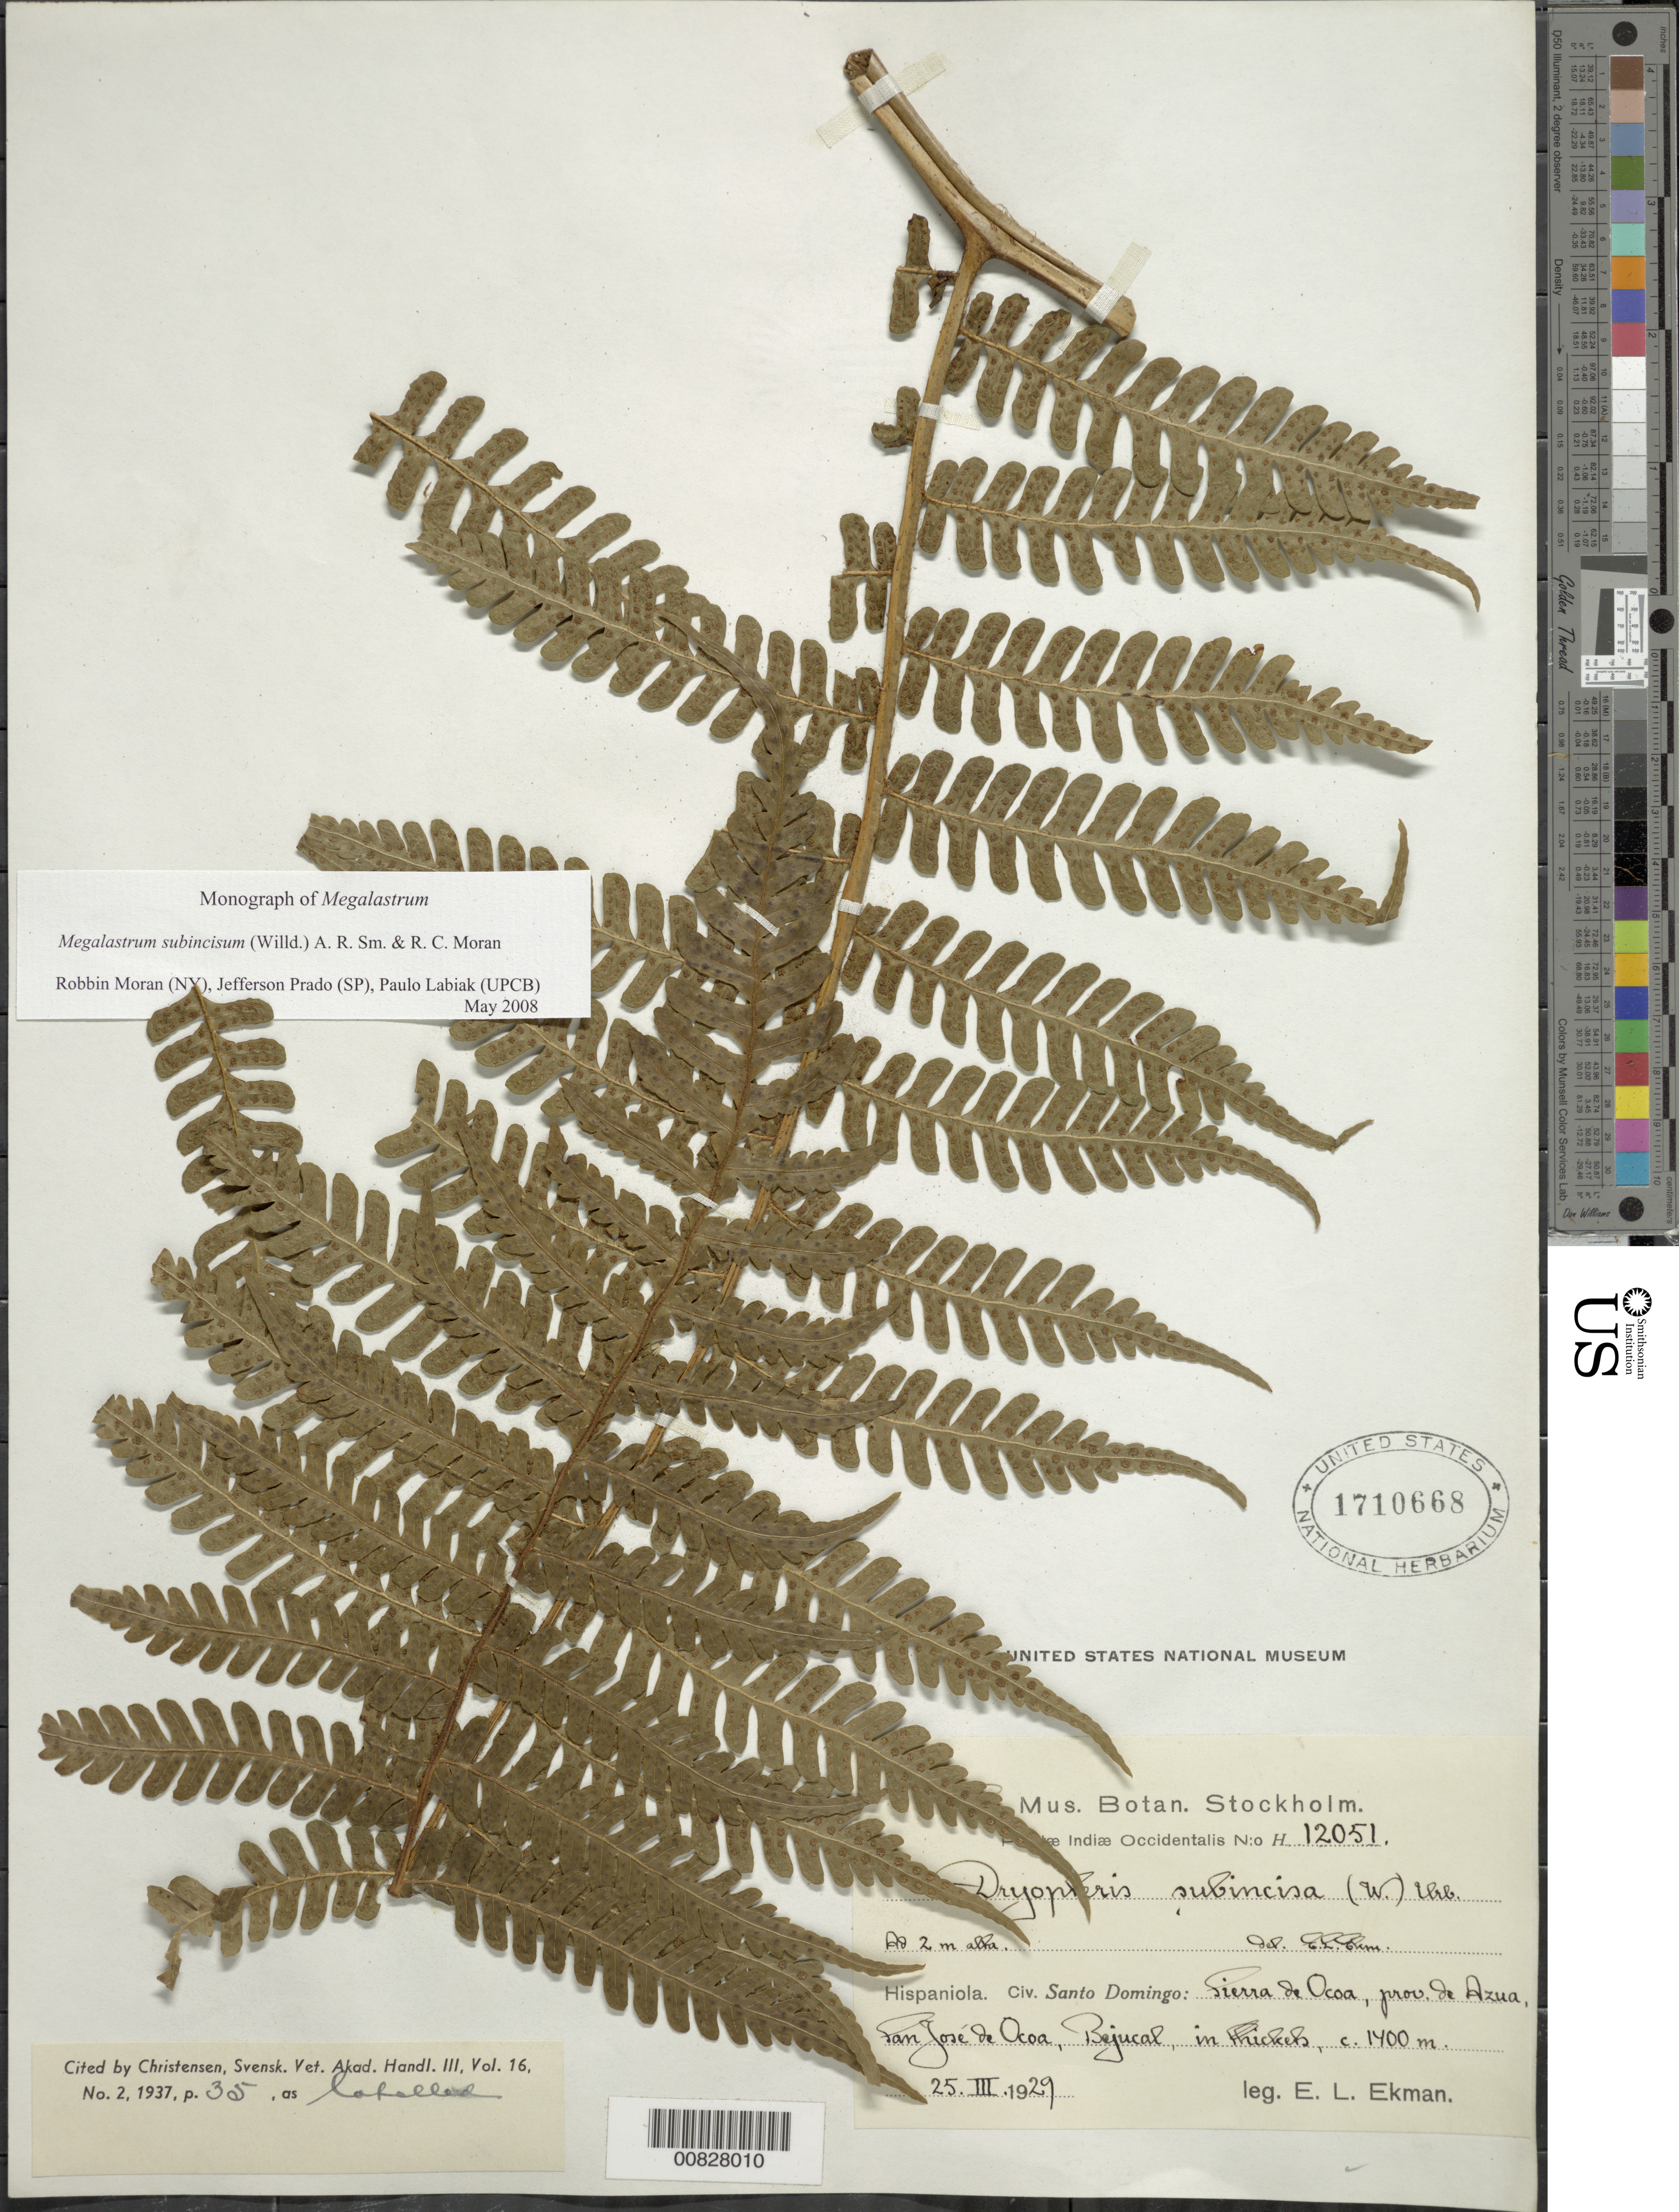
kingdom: Plantae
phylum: Tracheophyta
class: Polypodiopsida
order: Polypodiales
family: Dryopteridaceae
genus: Megalastrum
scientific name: Megalastrum subincisum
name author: (Willd.) A.R. Sm. & R.C. Moran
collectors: E. L. Ekman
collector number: H 12051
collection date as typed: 25 Mar 1929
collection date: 1929-03-25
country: Dominican Republic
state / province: Azua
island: Hispaniola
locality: Sierra de Ocoa, San José de Ocoa, Bejucal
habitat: In thickets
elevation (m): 1400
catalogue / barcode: US 1710668